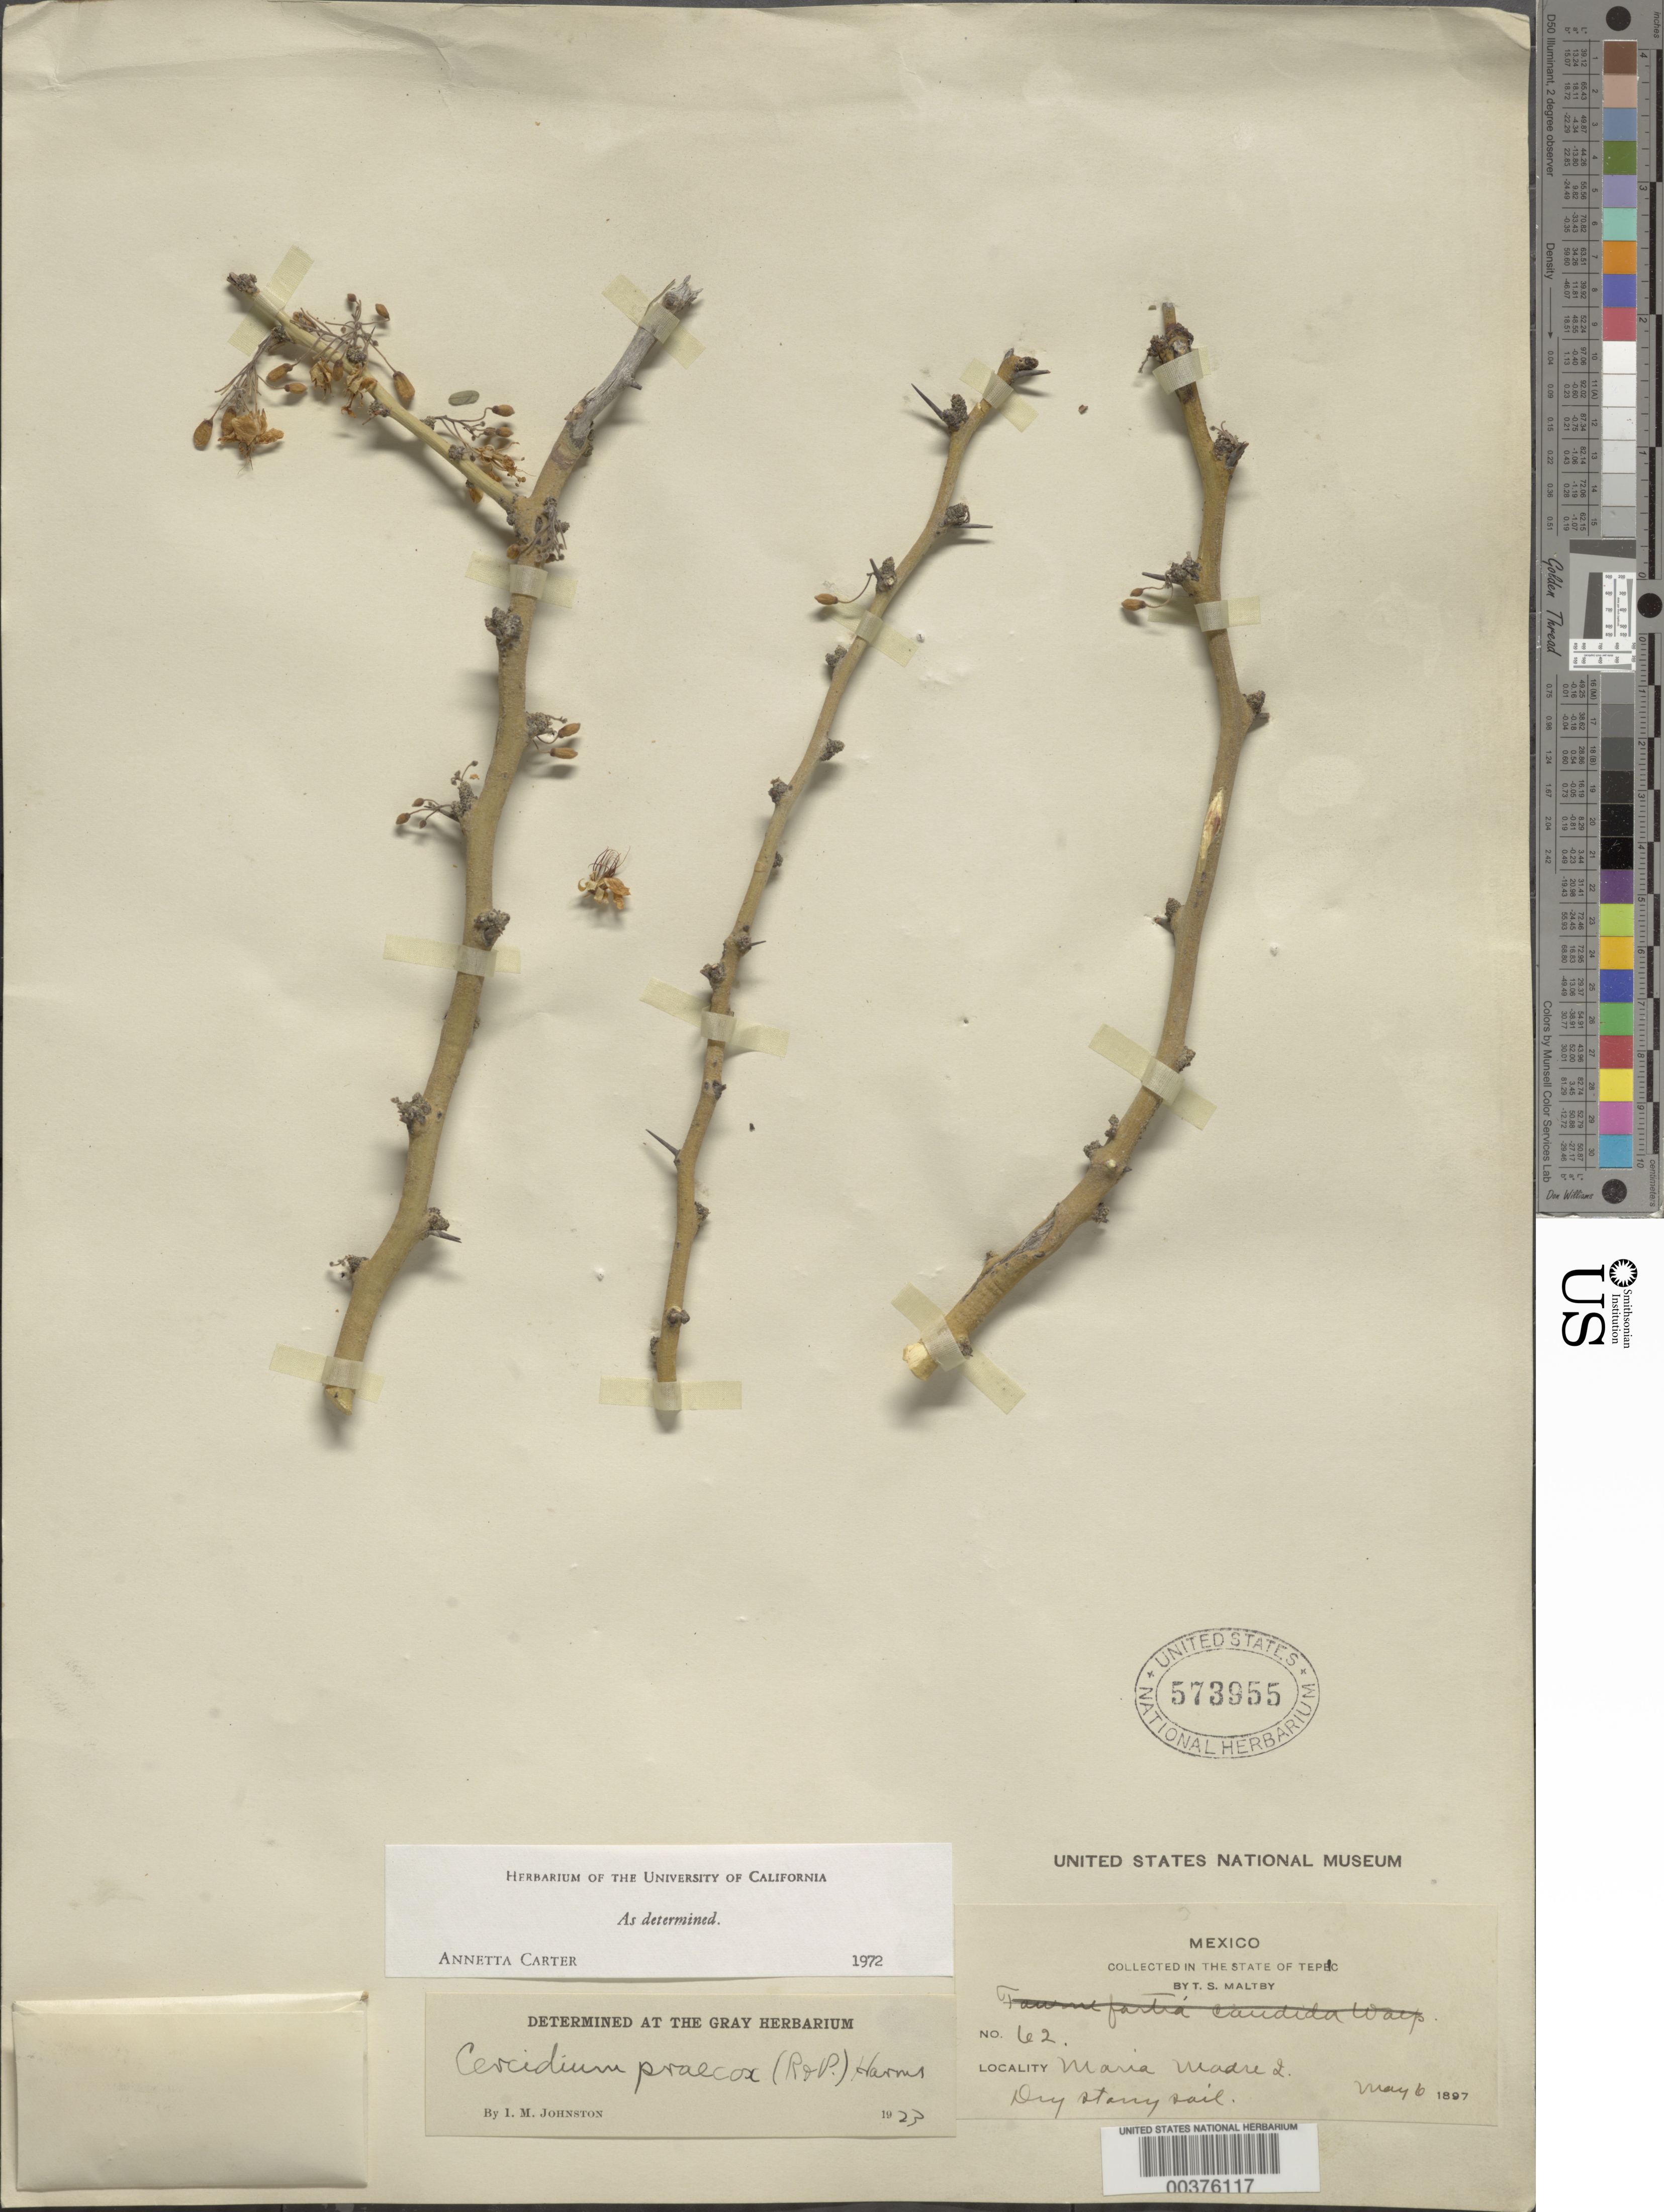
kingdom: Plantae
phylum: Tracheophyta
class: Magnoliopsida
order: Fabales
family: Fabaceae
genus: Parkinsonia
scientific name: Parkinsonia praecox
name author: (Ruiz & Pav.) J.E. Hawkins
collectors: T. S. Maltby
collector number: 62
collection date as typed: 06 May 1897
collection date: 1897-05-06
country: Mexico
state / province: Nayarit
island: Maria Madre Island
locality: Maria madre i. [Tres Marias Is.]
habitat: Dry stony soil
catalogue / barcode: US 573955